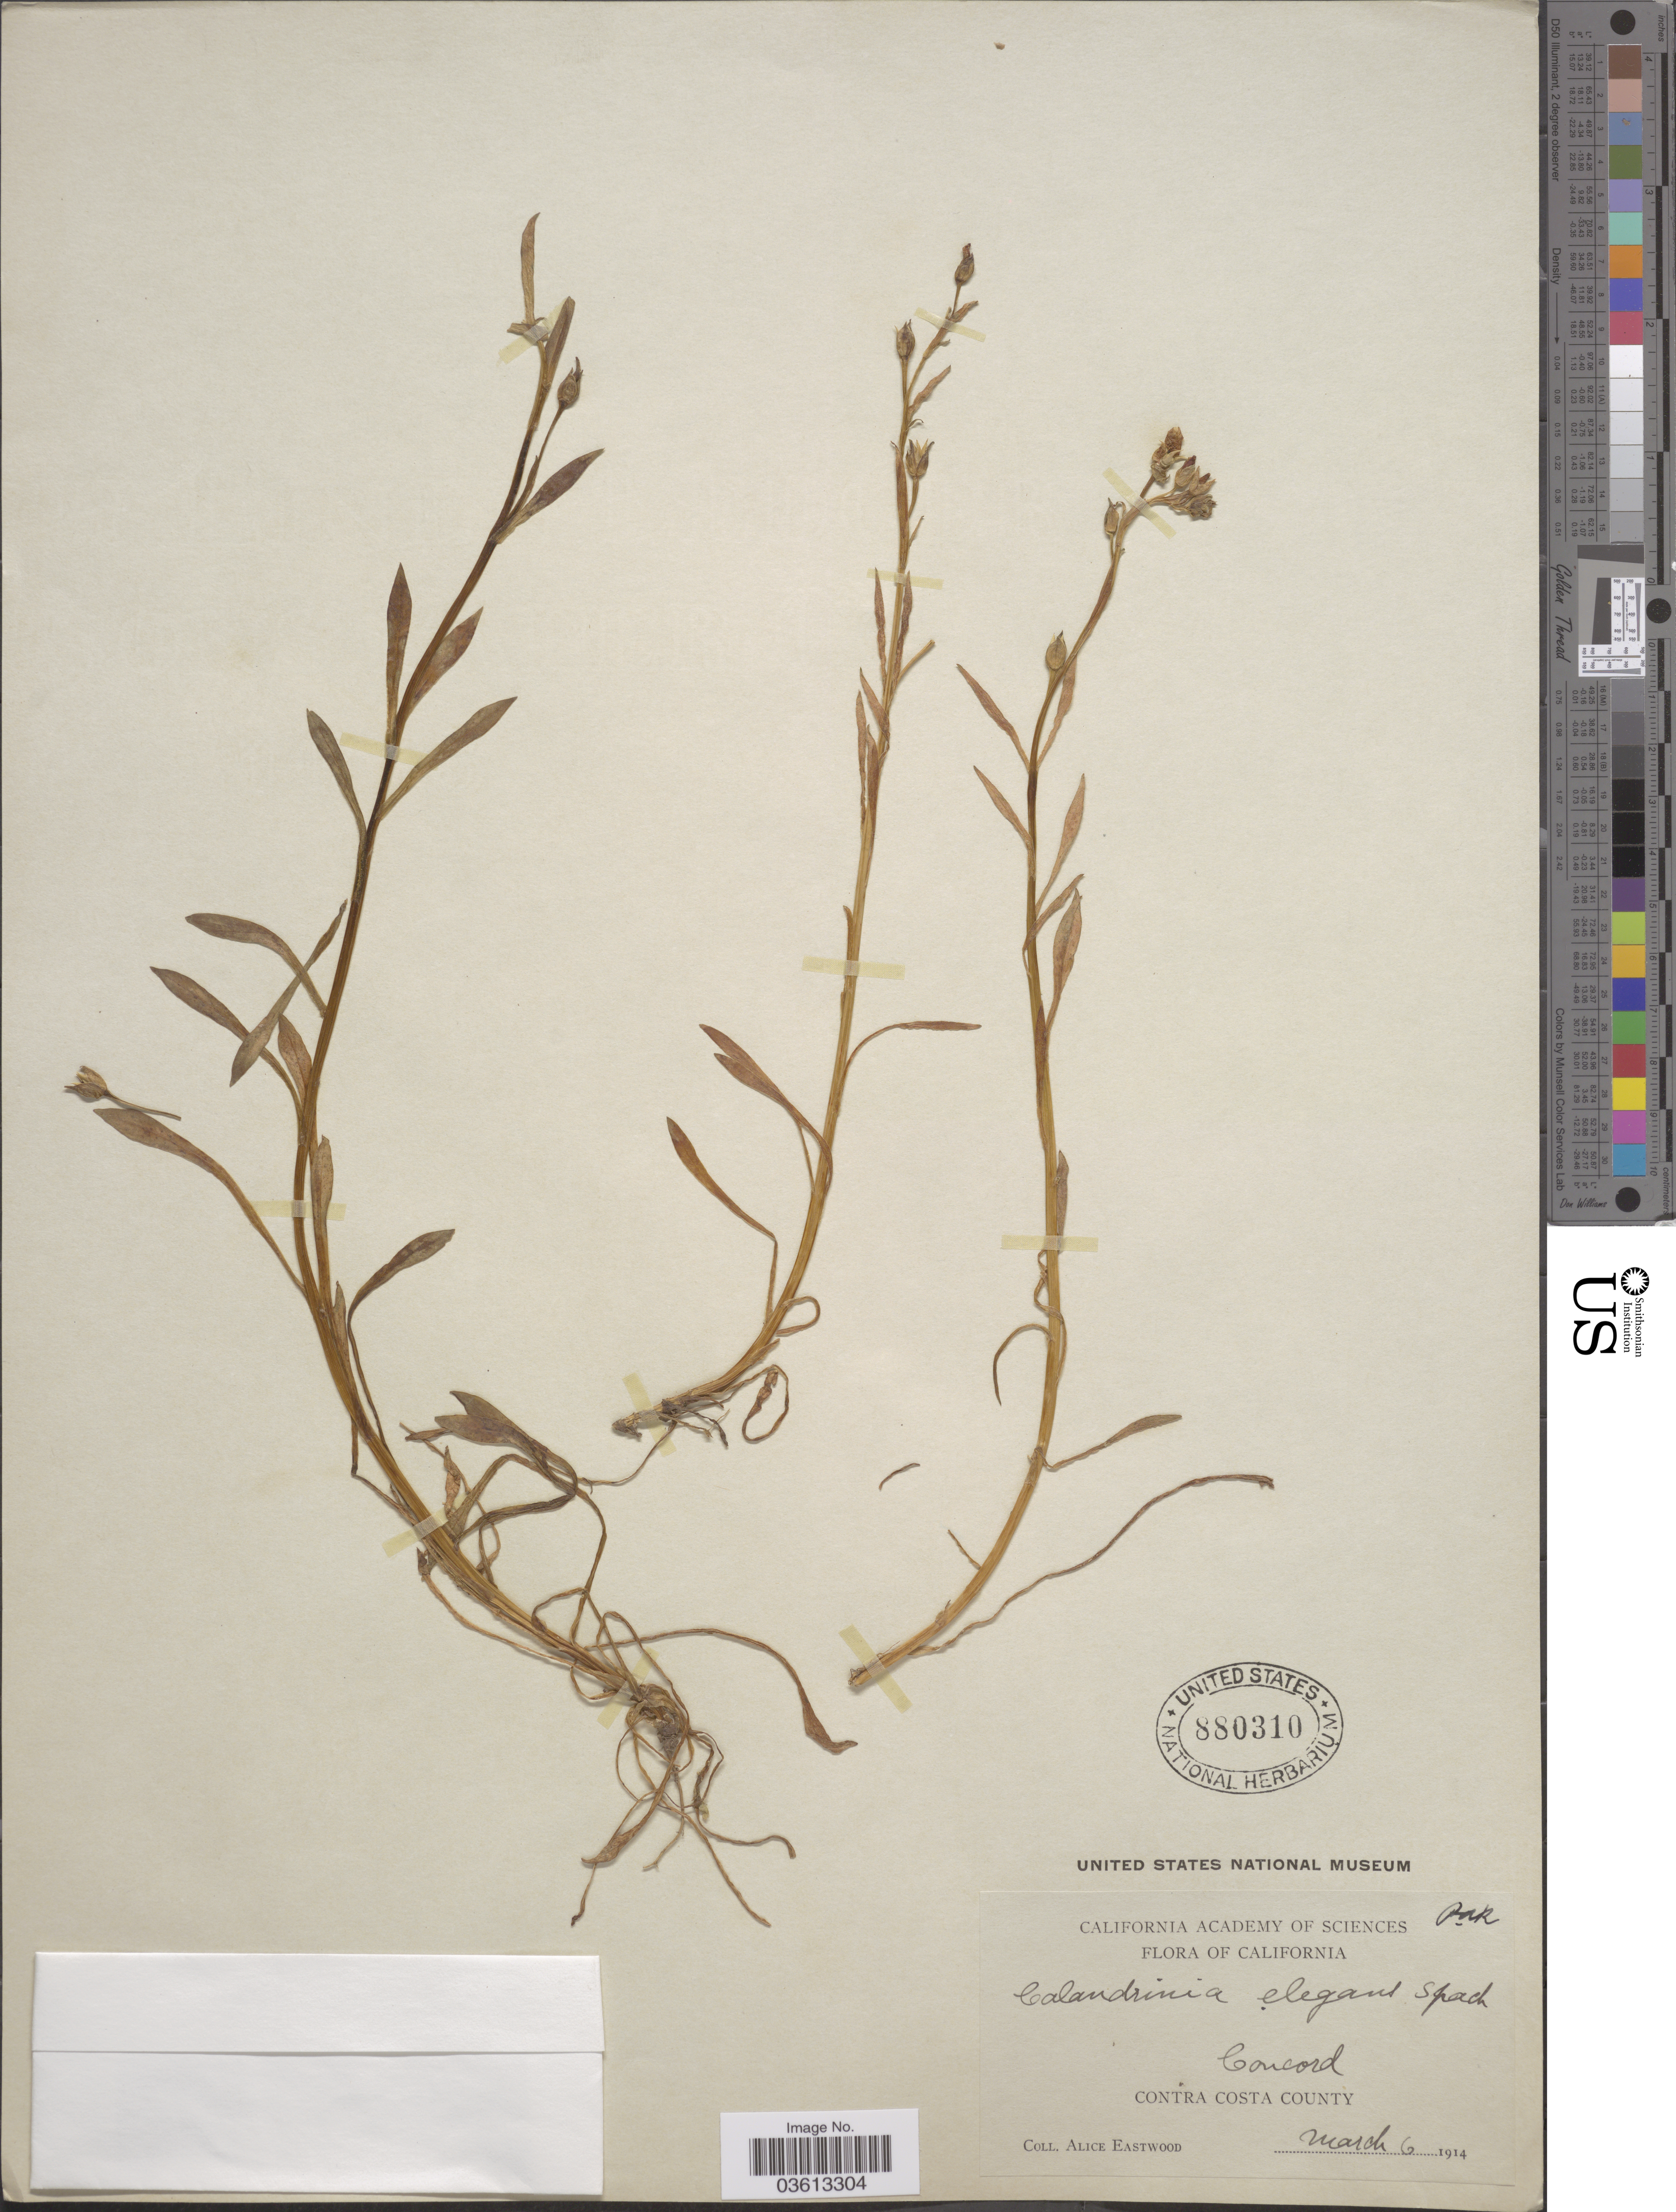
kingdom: Plantae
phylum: Tracheophyta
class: Magnoliopsida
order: Caryophyllales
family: Montiaceae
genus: Calandrinia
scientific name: Calandrinia ciliata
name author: (Ruiz & Pav.) DC.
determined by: Strong, Mark T., (BOT), Smithsonian Institution - National Museum of Natural History (UNITED STATES)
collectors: A. Eastwood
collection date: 1914-03-06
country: United States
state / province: California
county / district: Contra Costa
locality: Concord. Contra Costa County.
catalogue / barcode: US 880310